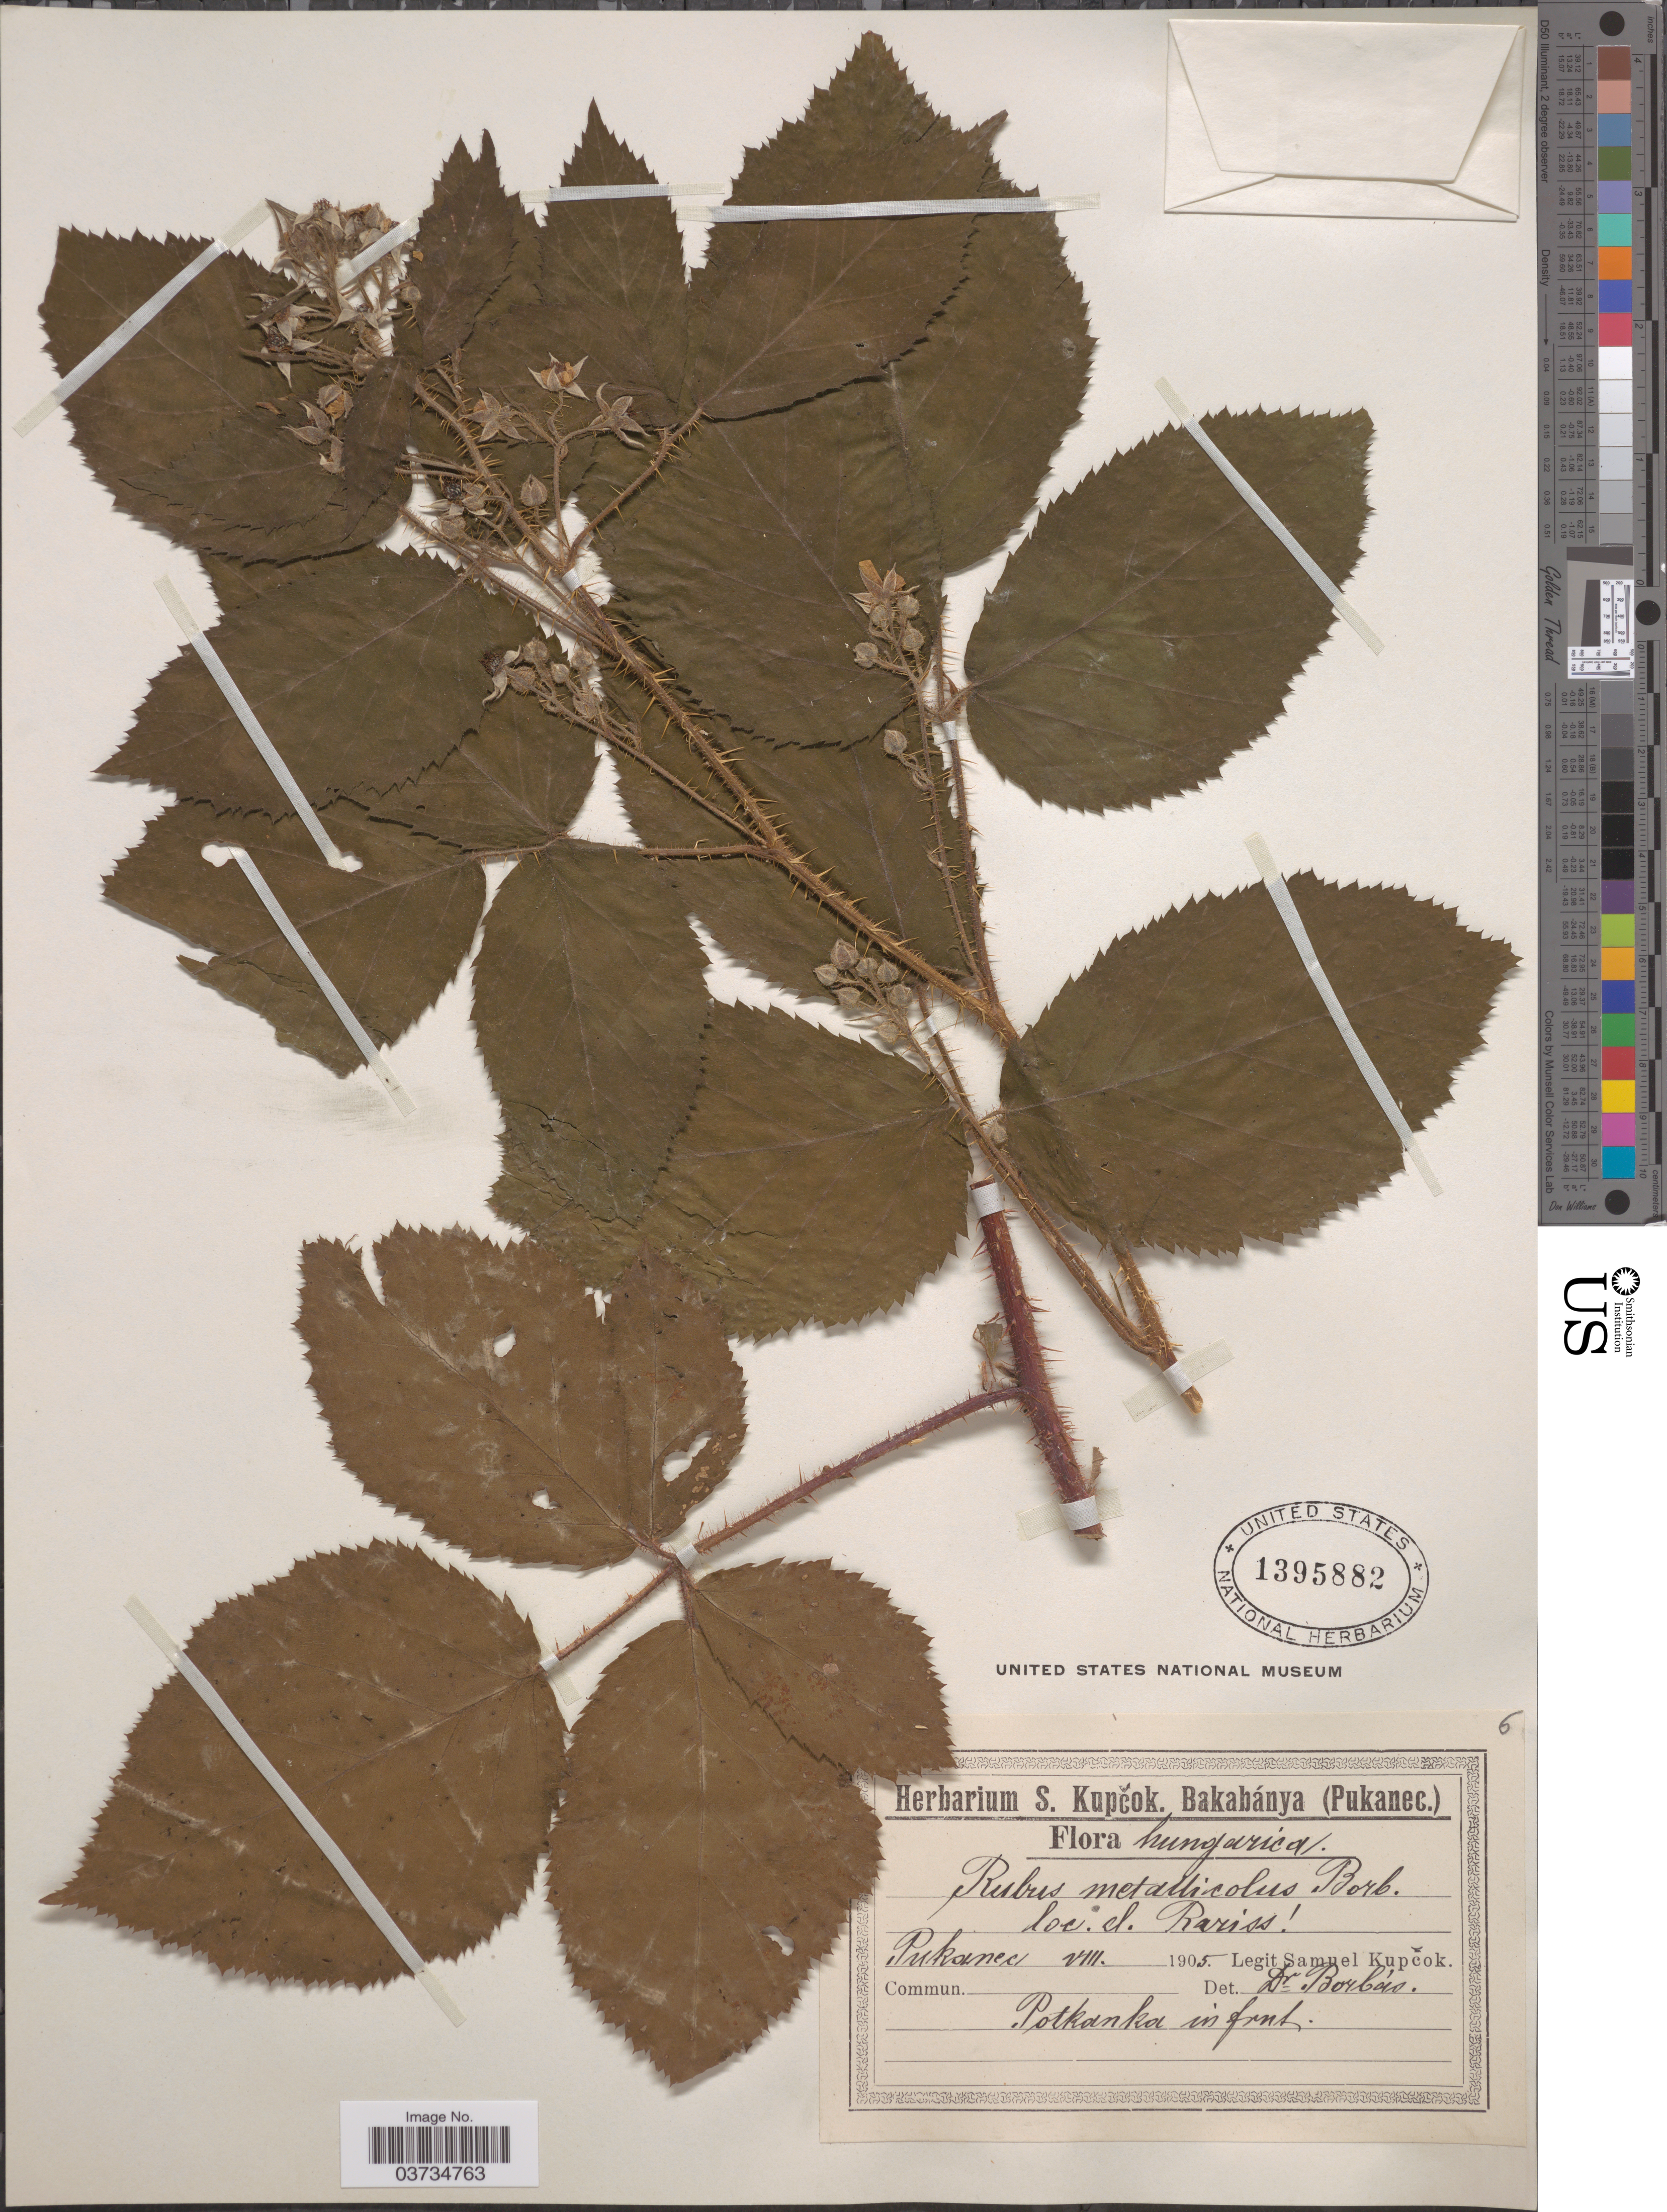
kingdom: Plantae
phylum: Tracheophyta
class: Magnoliopsida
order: Rosales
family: Rosaceae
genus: Rubus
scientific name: Rubus metallicola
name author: Borbás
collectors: S. Kupcok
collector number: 6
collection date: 1905-08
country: Hungary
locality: Pukanec. Potkanka in front.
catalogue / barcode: US 1395882